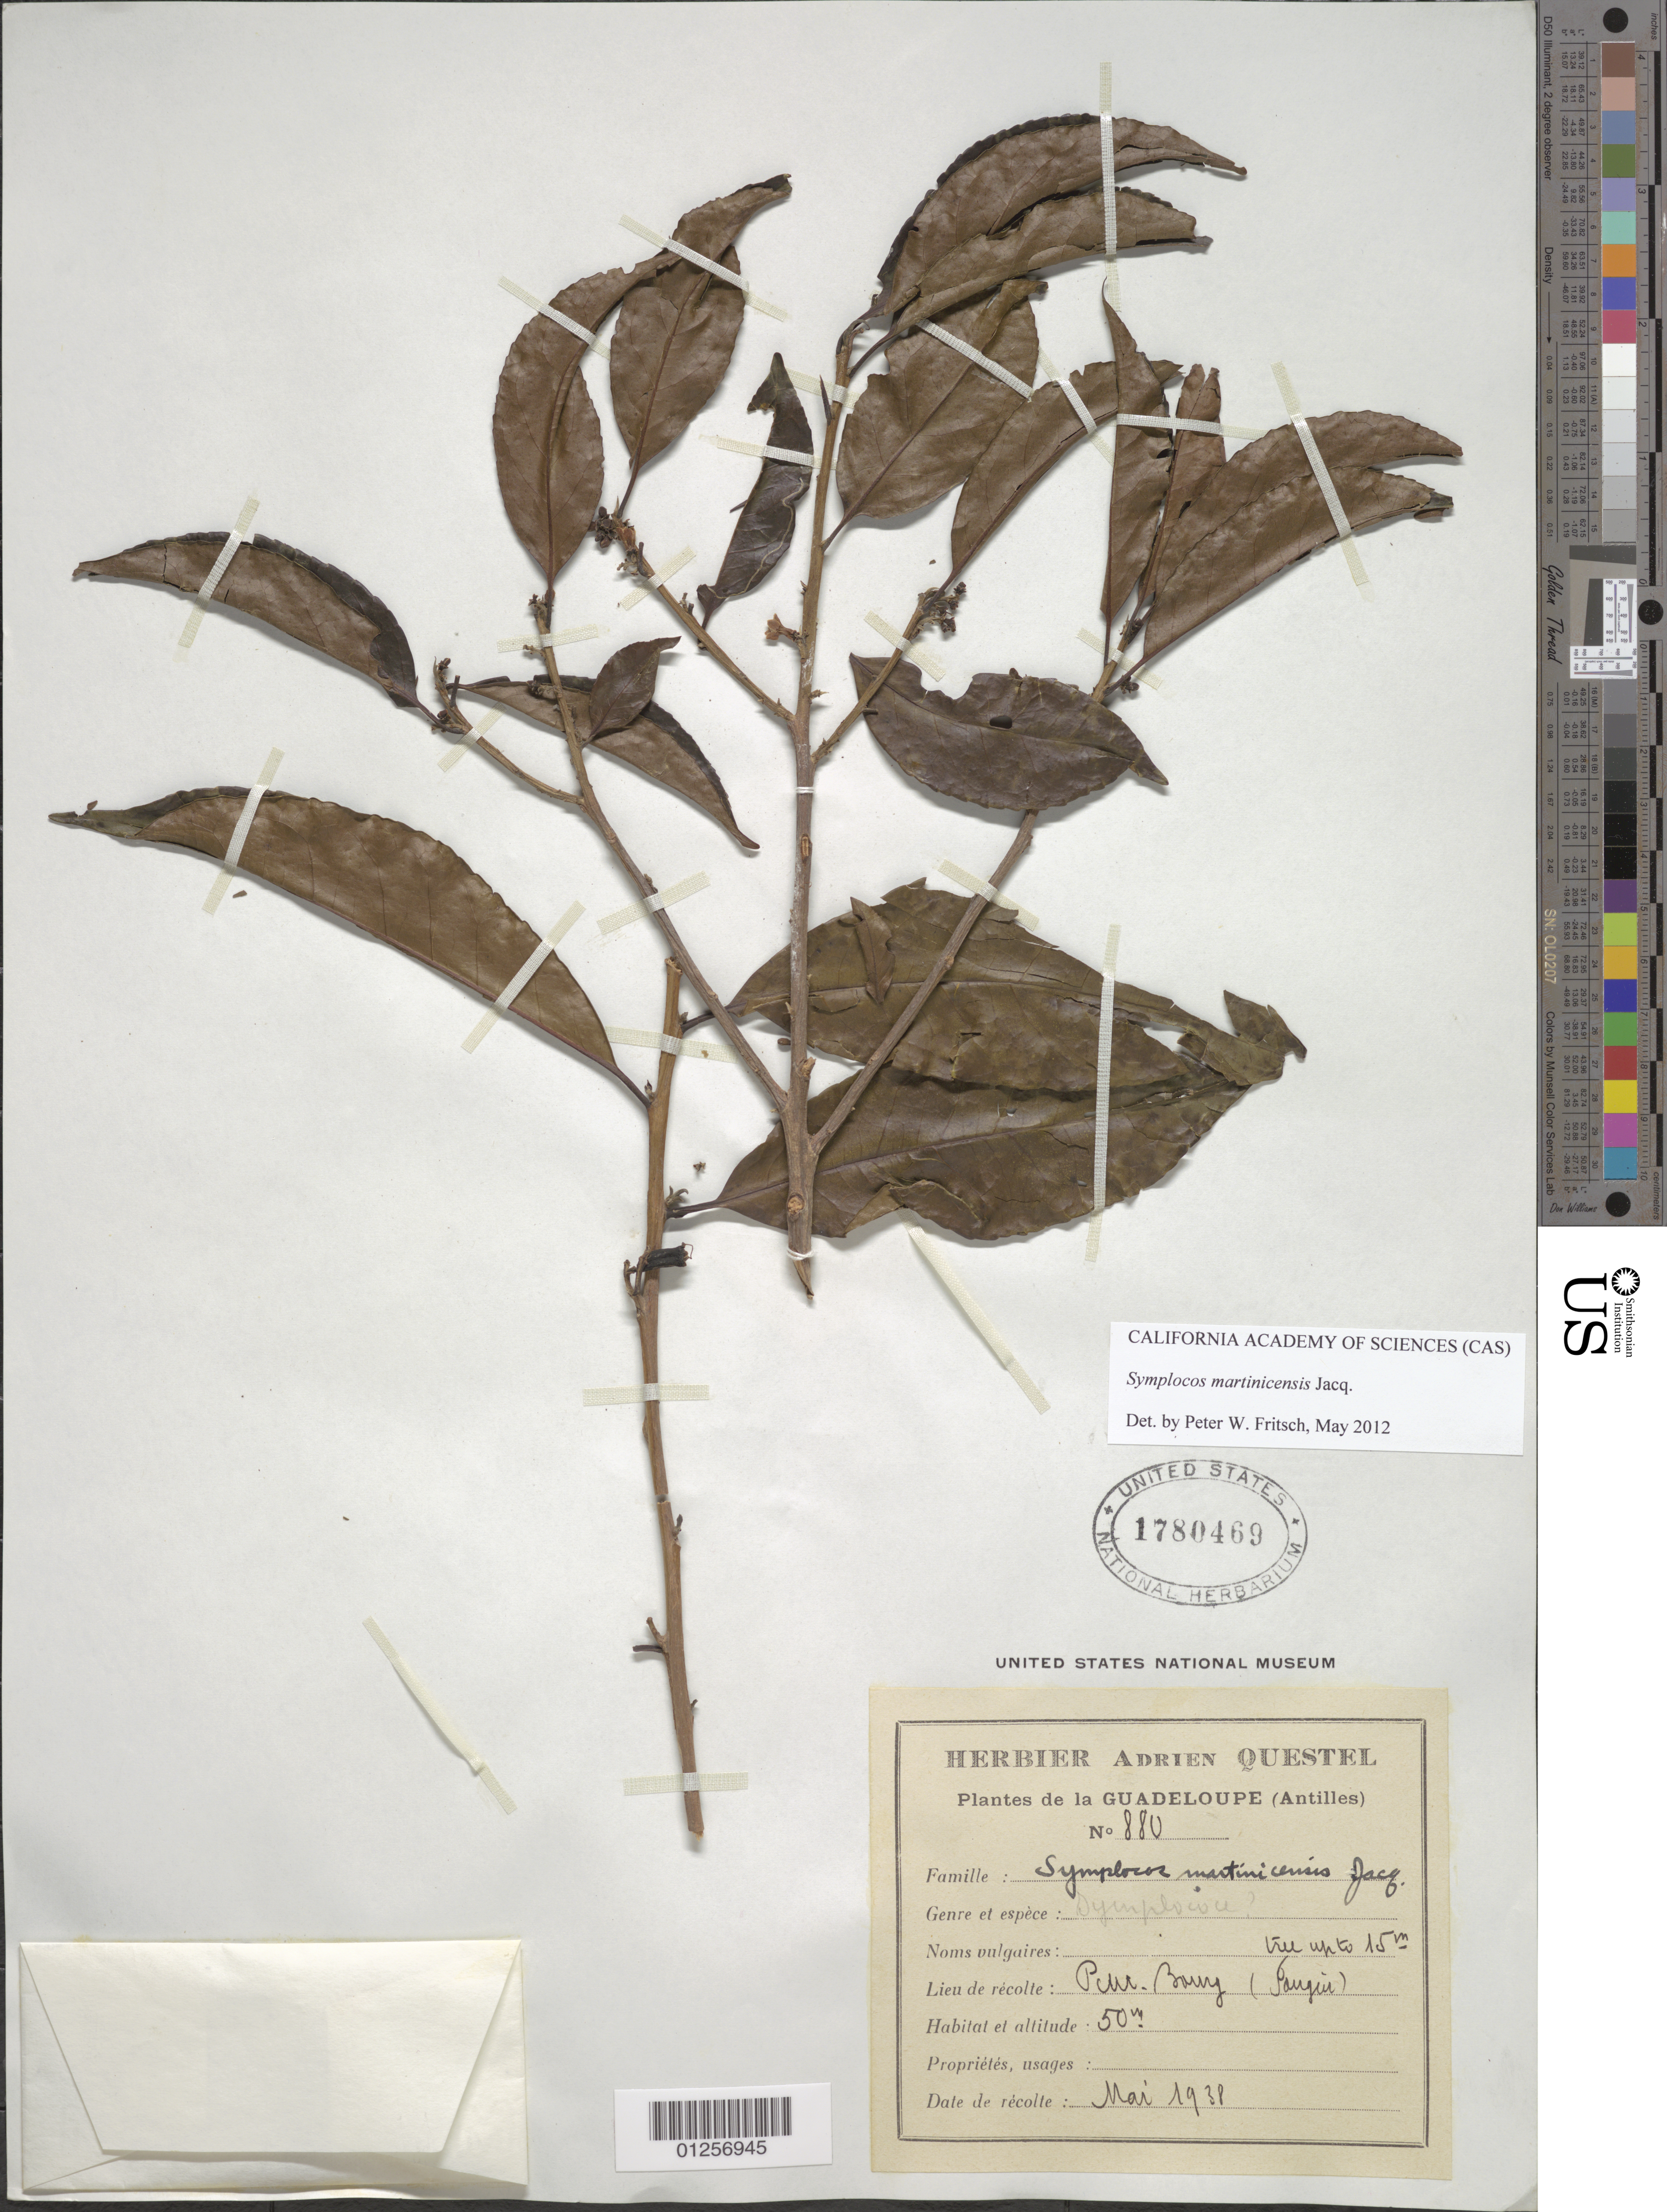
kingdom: Plantae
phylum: Tracheophyta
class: Magnoliopsida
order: Ericales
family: Symplocaceae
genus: Symplocos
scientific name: Symplocos martinicensis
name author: Jacq.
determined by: Fritsch, Peter W.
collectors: A. Questel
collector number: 880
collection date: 1938-05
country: Guadeloupe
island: Basse-Terre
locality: Petit Bourg.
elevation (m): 50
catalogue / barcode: US 1780469